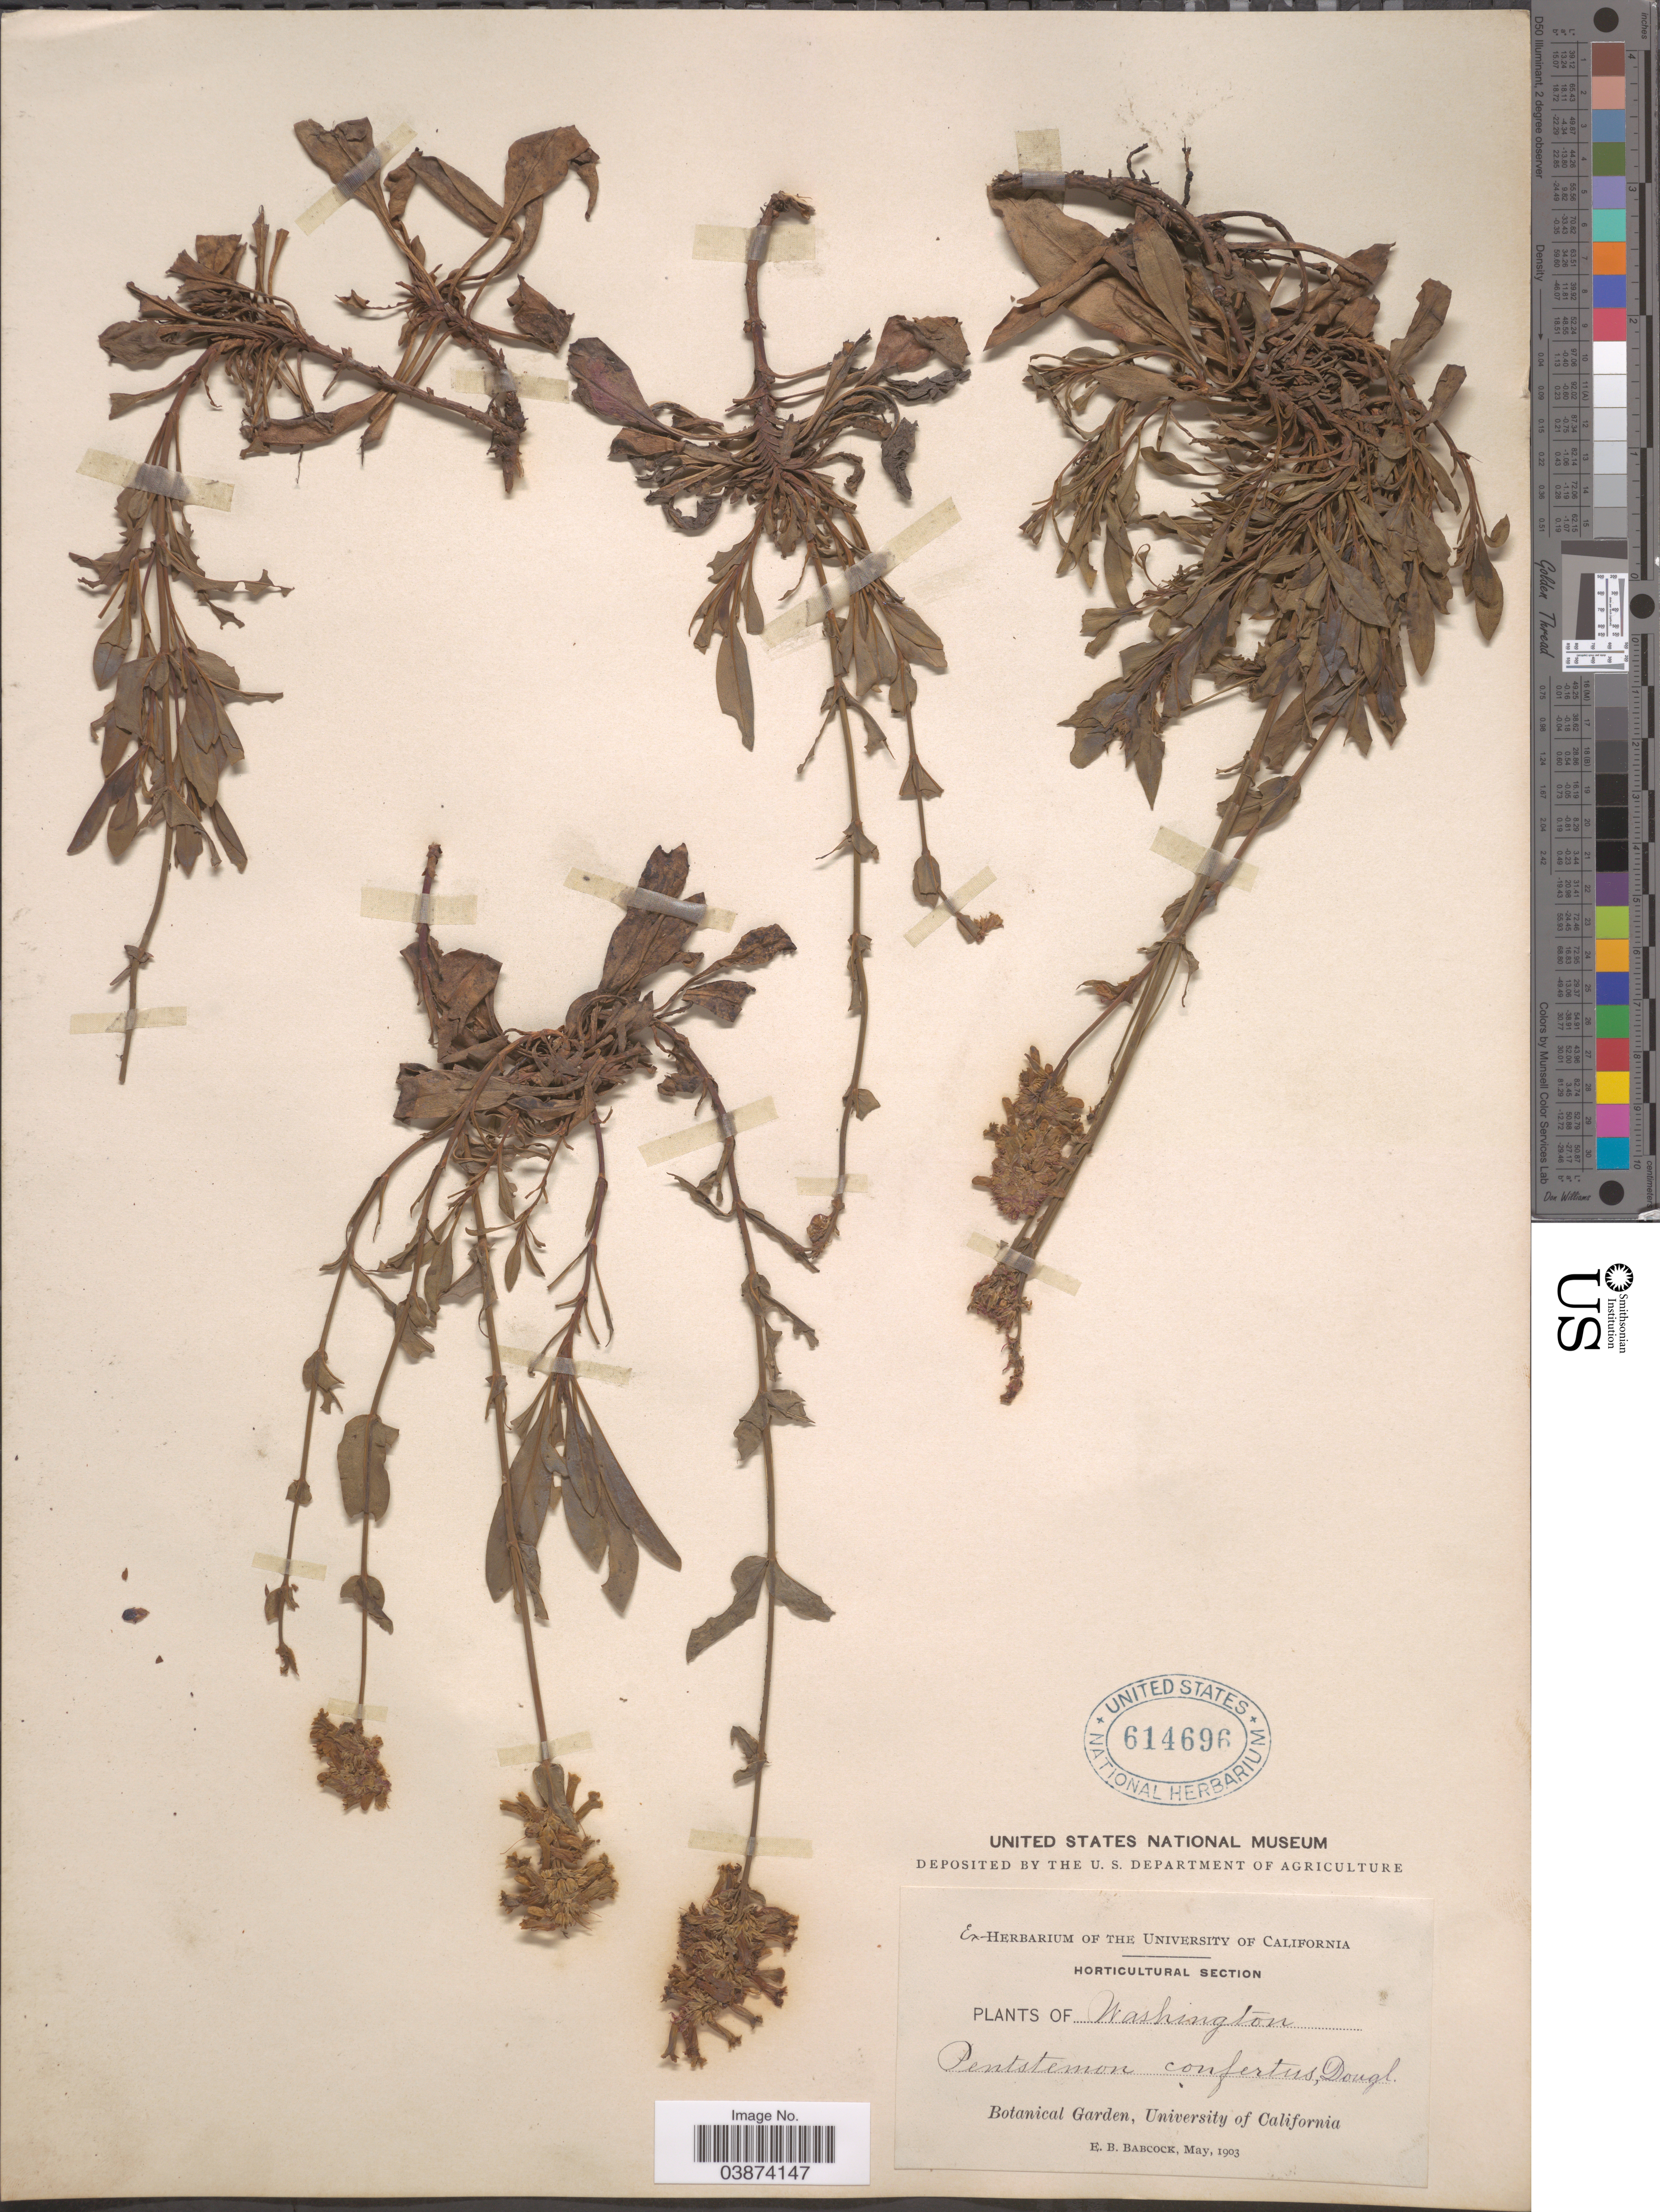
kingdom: Plantae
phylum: Tracheophyta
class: Magnoliopsida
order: Lamiales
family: Plantaginaceae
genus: Penstemon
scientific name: Penstemon confertus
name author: Douglas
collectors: E. B. Babcock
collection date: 1903-05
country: United States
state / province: Washington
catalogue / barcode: US 614696